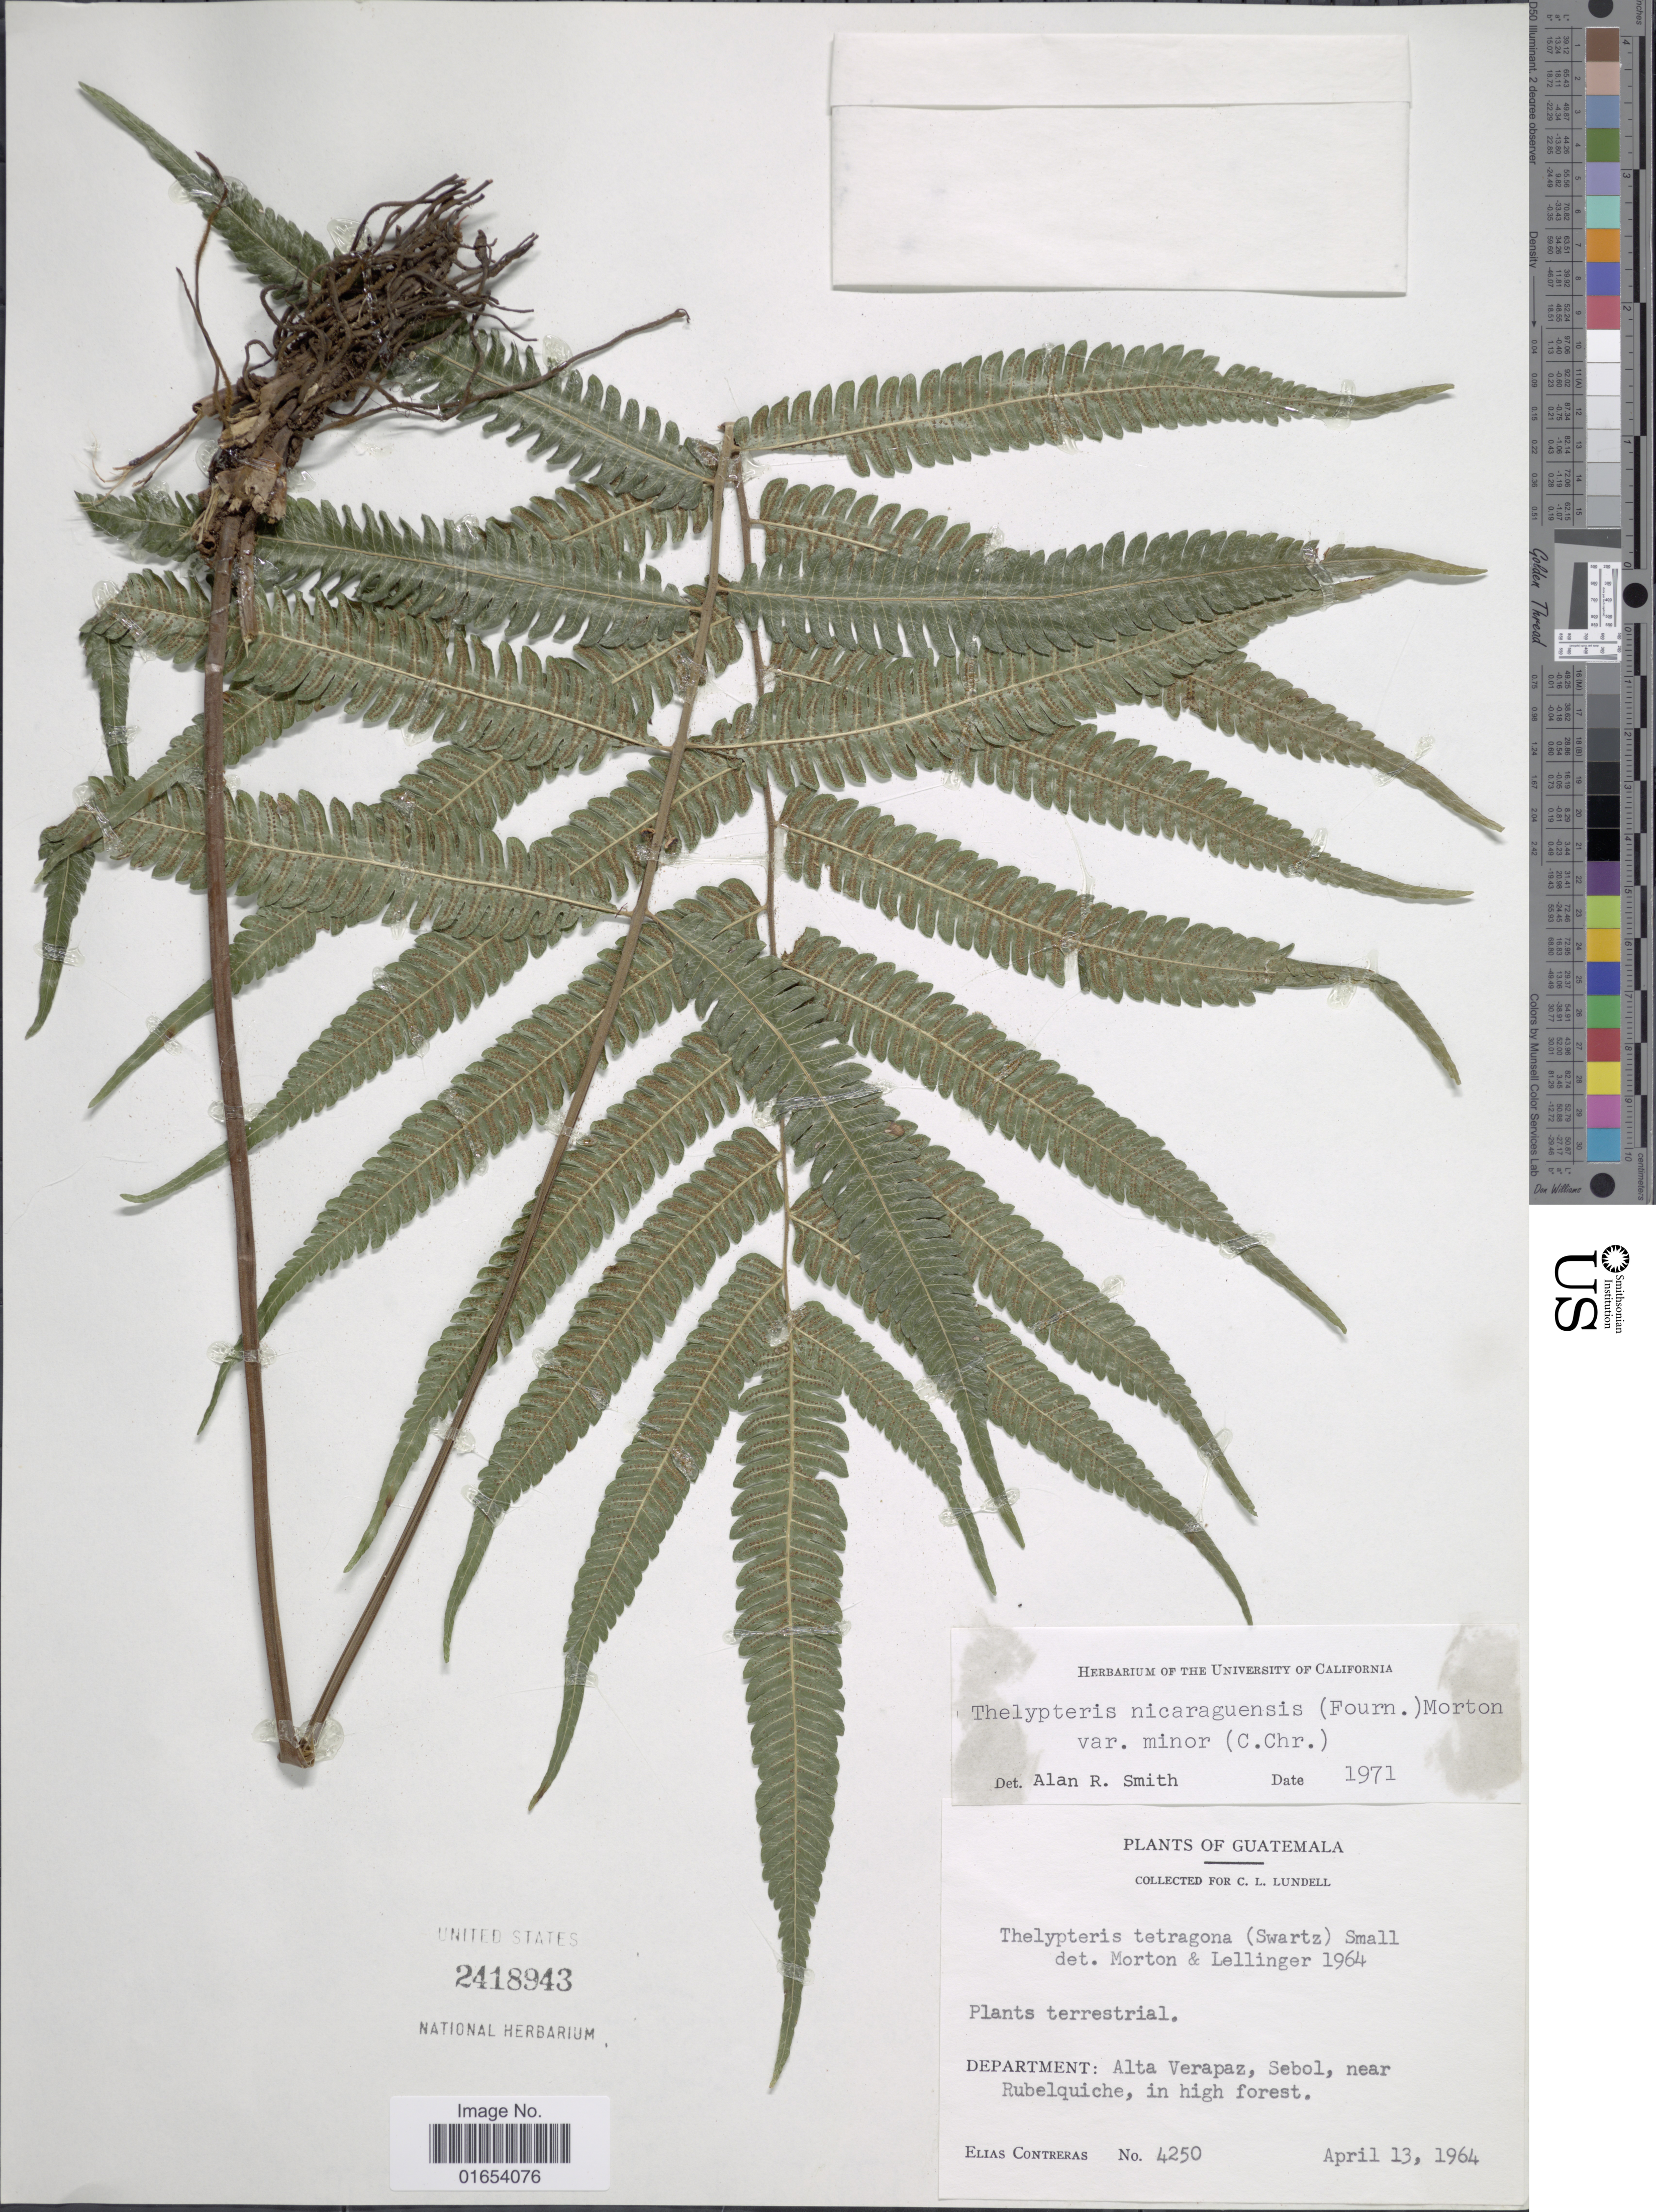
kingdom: Plantae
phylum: Tracheophyta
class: Polypodiopsida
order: Polypodiales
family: Thelypteridaceae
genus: Goniopteris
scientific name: Goniopteris minor (C. Chr.) comb. nov., ined 2015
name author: (C. Chr.)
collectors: E. Contreras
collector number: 4250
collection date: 1964-04-13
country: Guatemala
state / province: Alta Verapaz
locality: Guatemala, Department: Alta Verapaz, Sebol, near Rubelquiche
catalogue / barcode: US 2418943